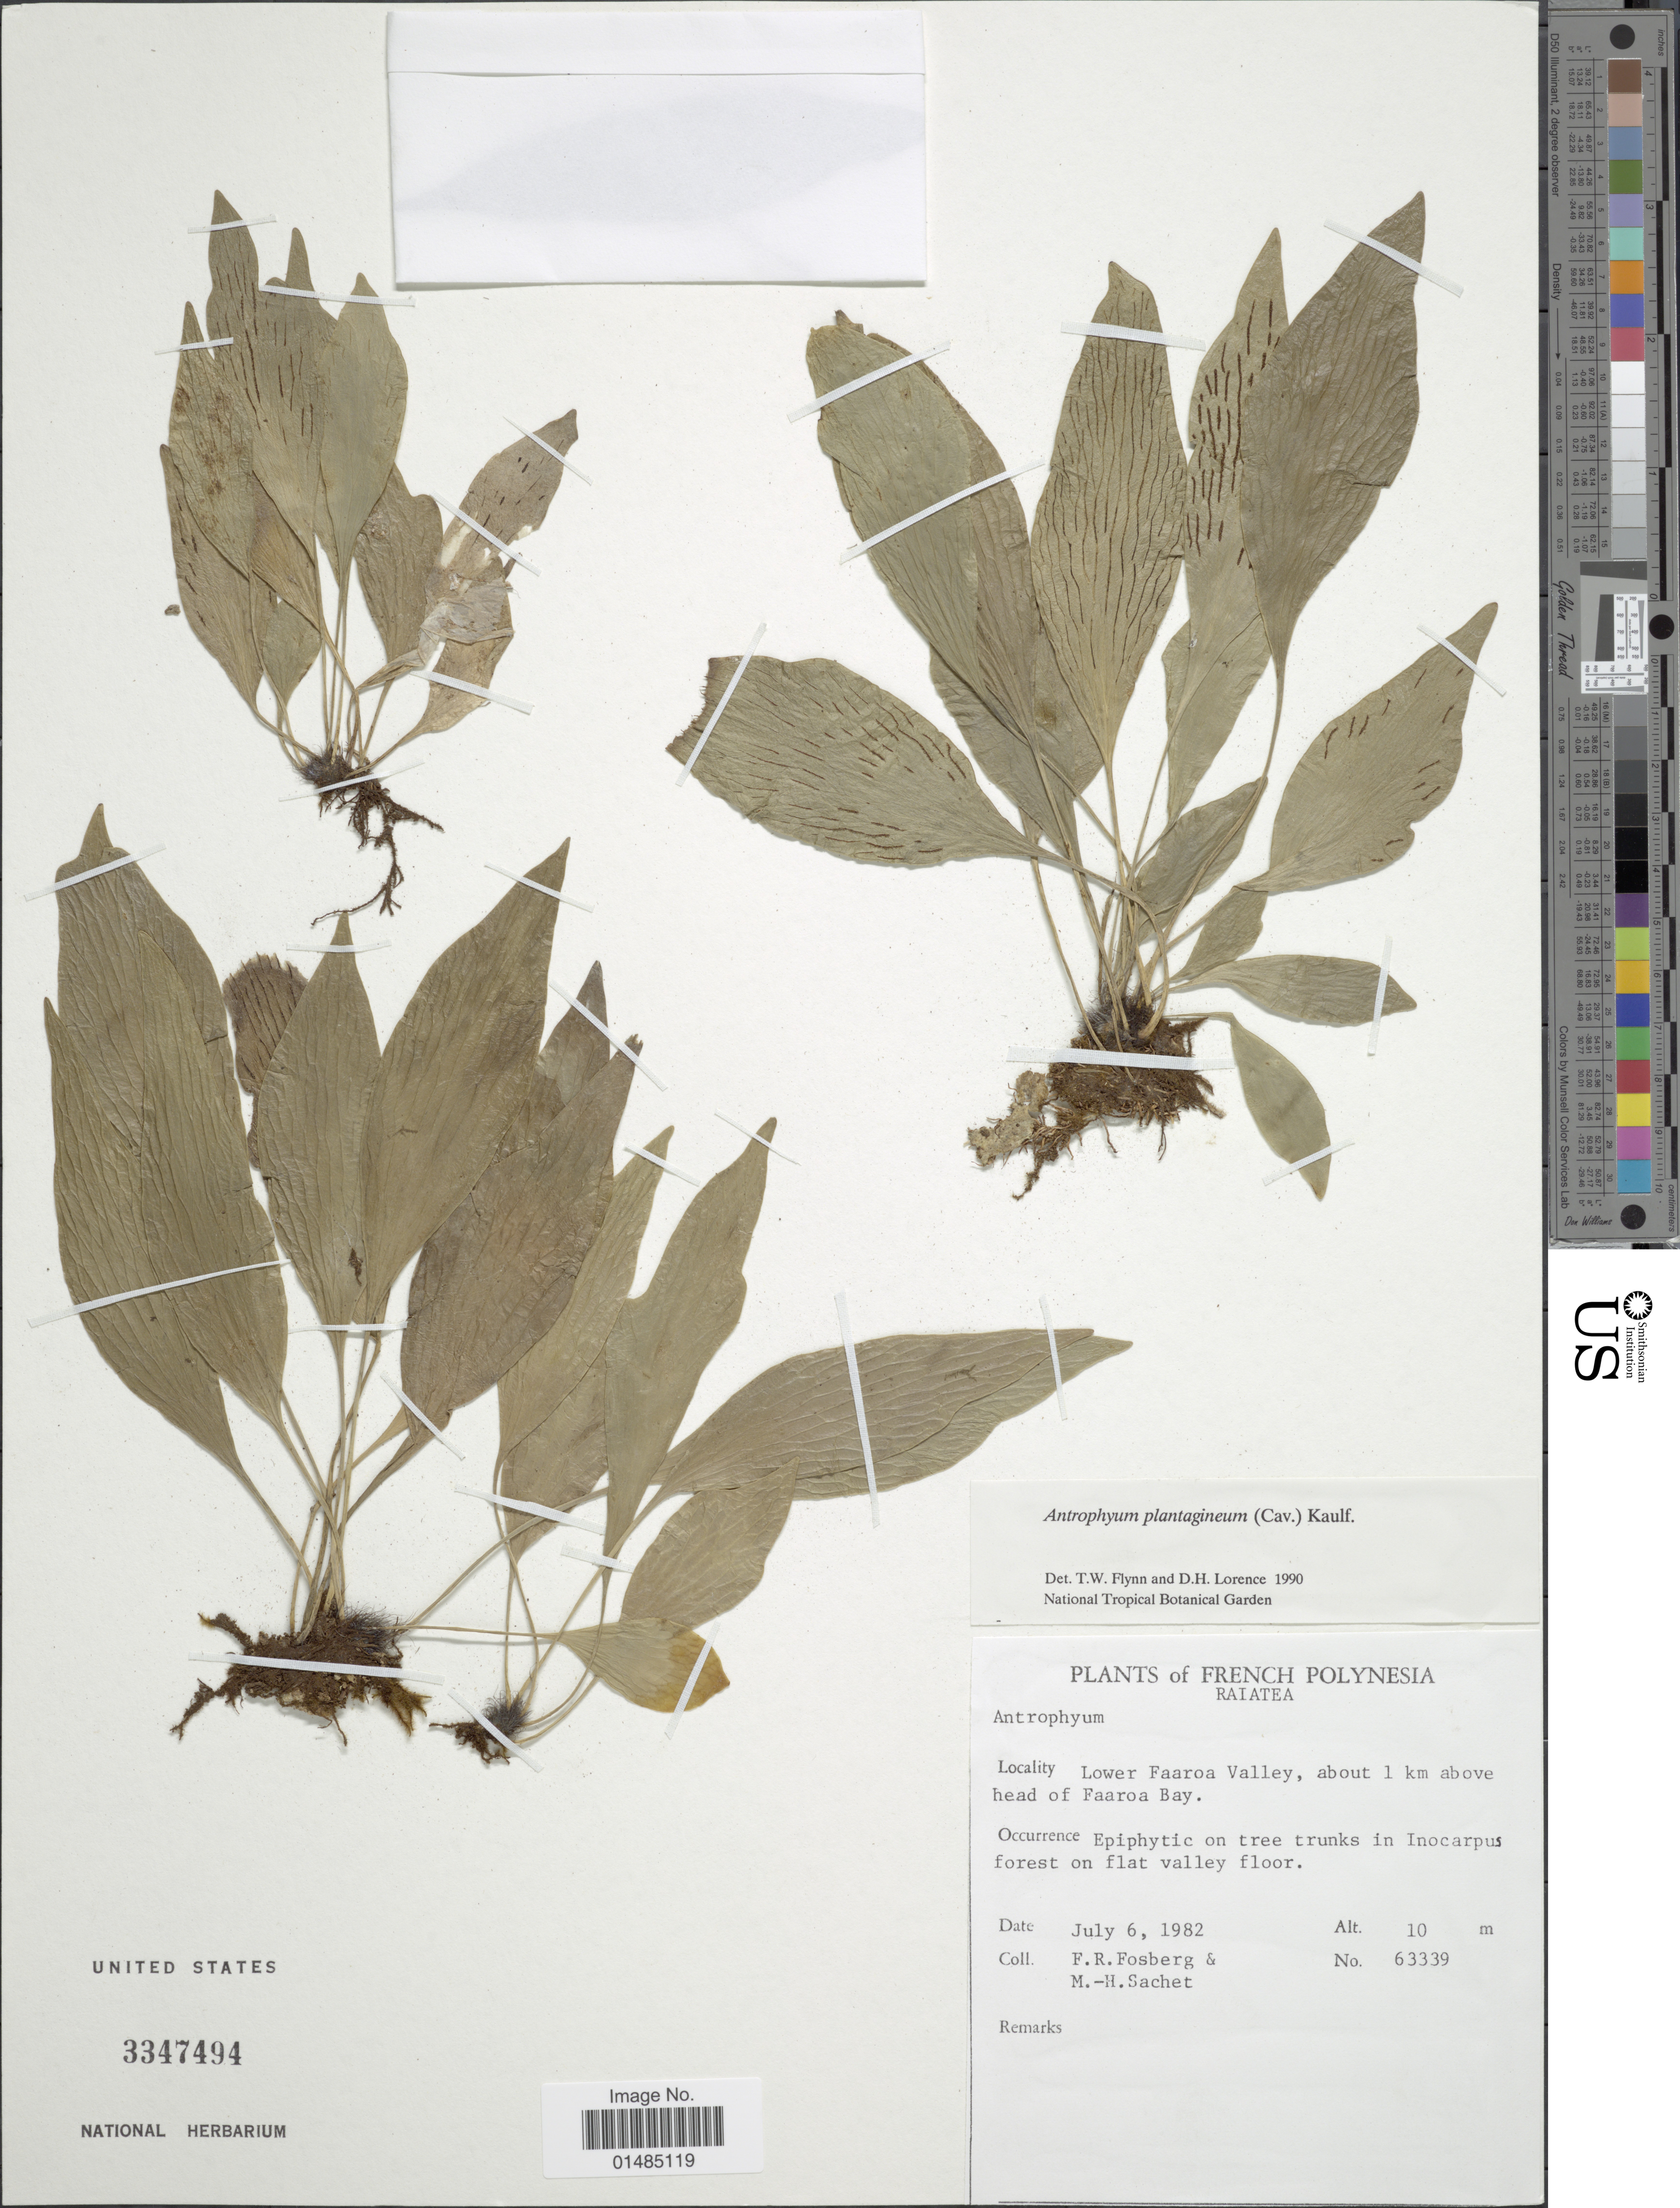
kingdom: Plantae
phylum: Tracheophyta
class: Polypodiopsida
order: Polypodiales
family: Pteridaceae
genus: Antrophyum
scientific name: Antrophyum plantagineum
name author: (Cav.) Kaulf.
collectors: F. R. Fosberg & M.-H. Sachet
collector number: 63339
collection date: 1982-07-06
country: French Polynesia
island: Raiatea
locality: French Plynesia, Raiatea, Lower Faaroa Valley, about 1 km above head of Faaroa Bay.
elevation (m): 10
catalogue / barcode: US 3347494